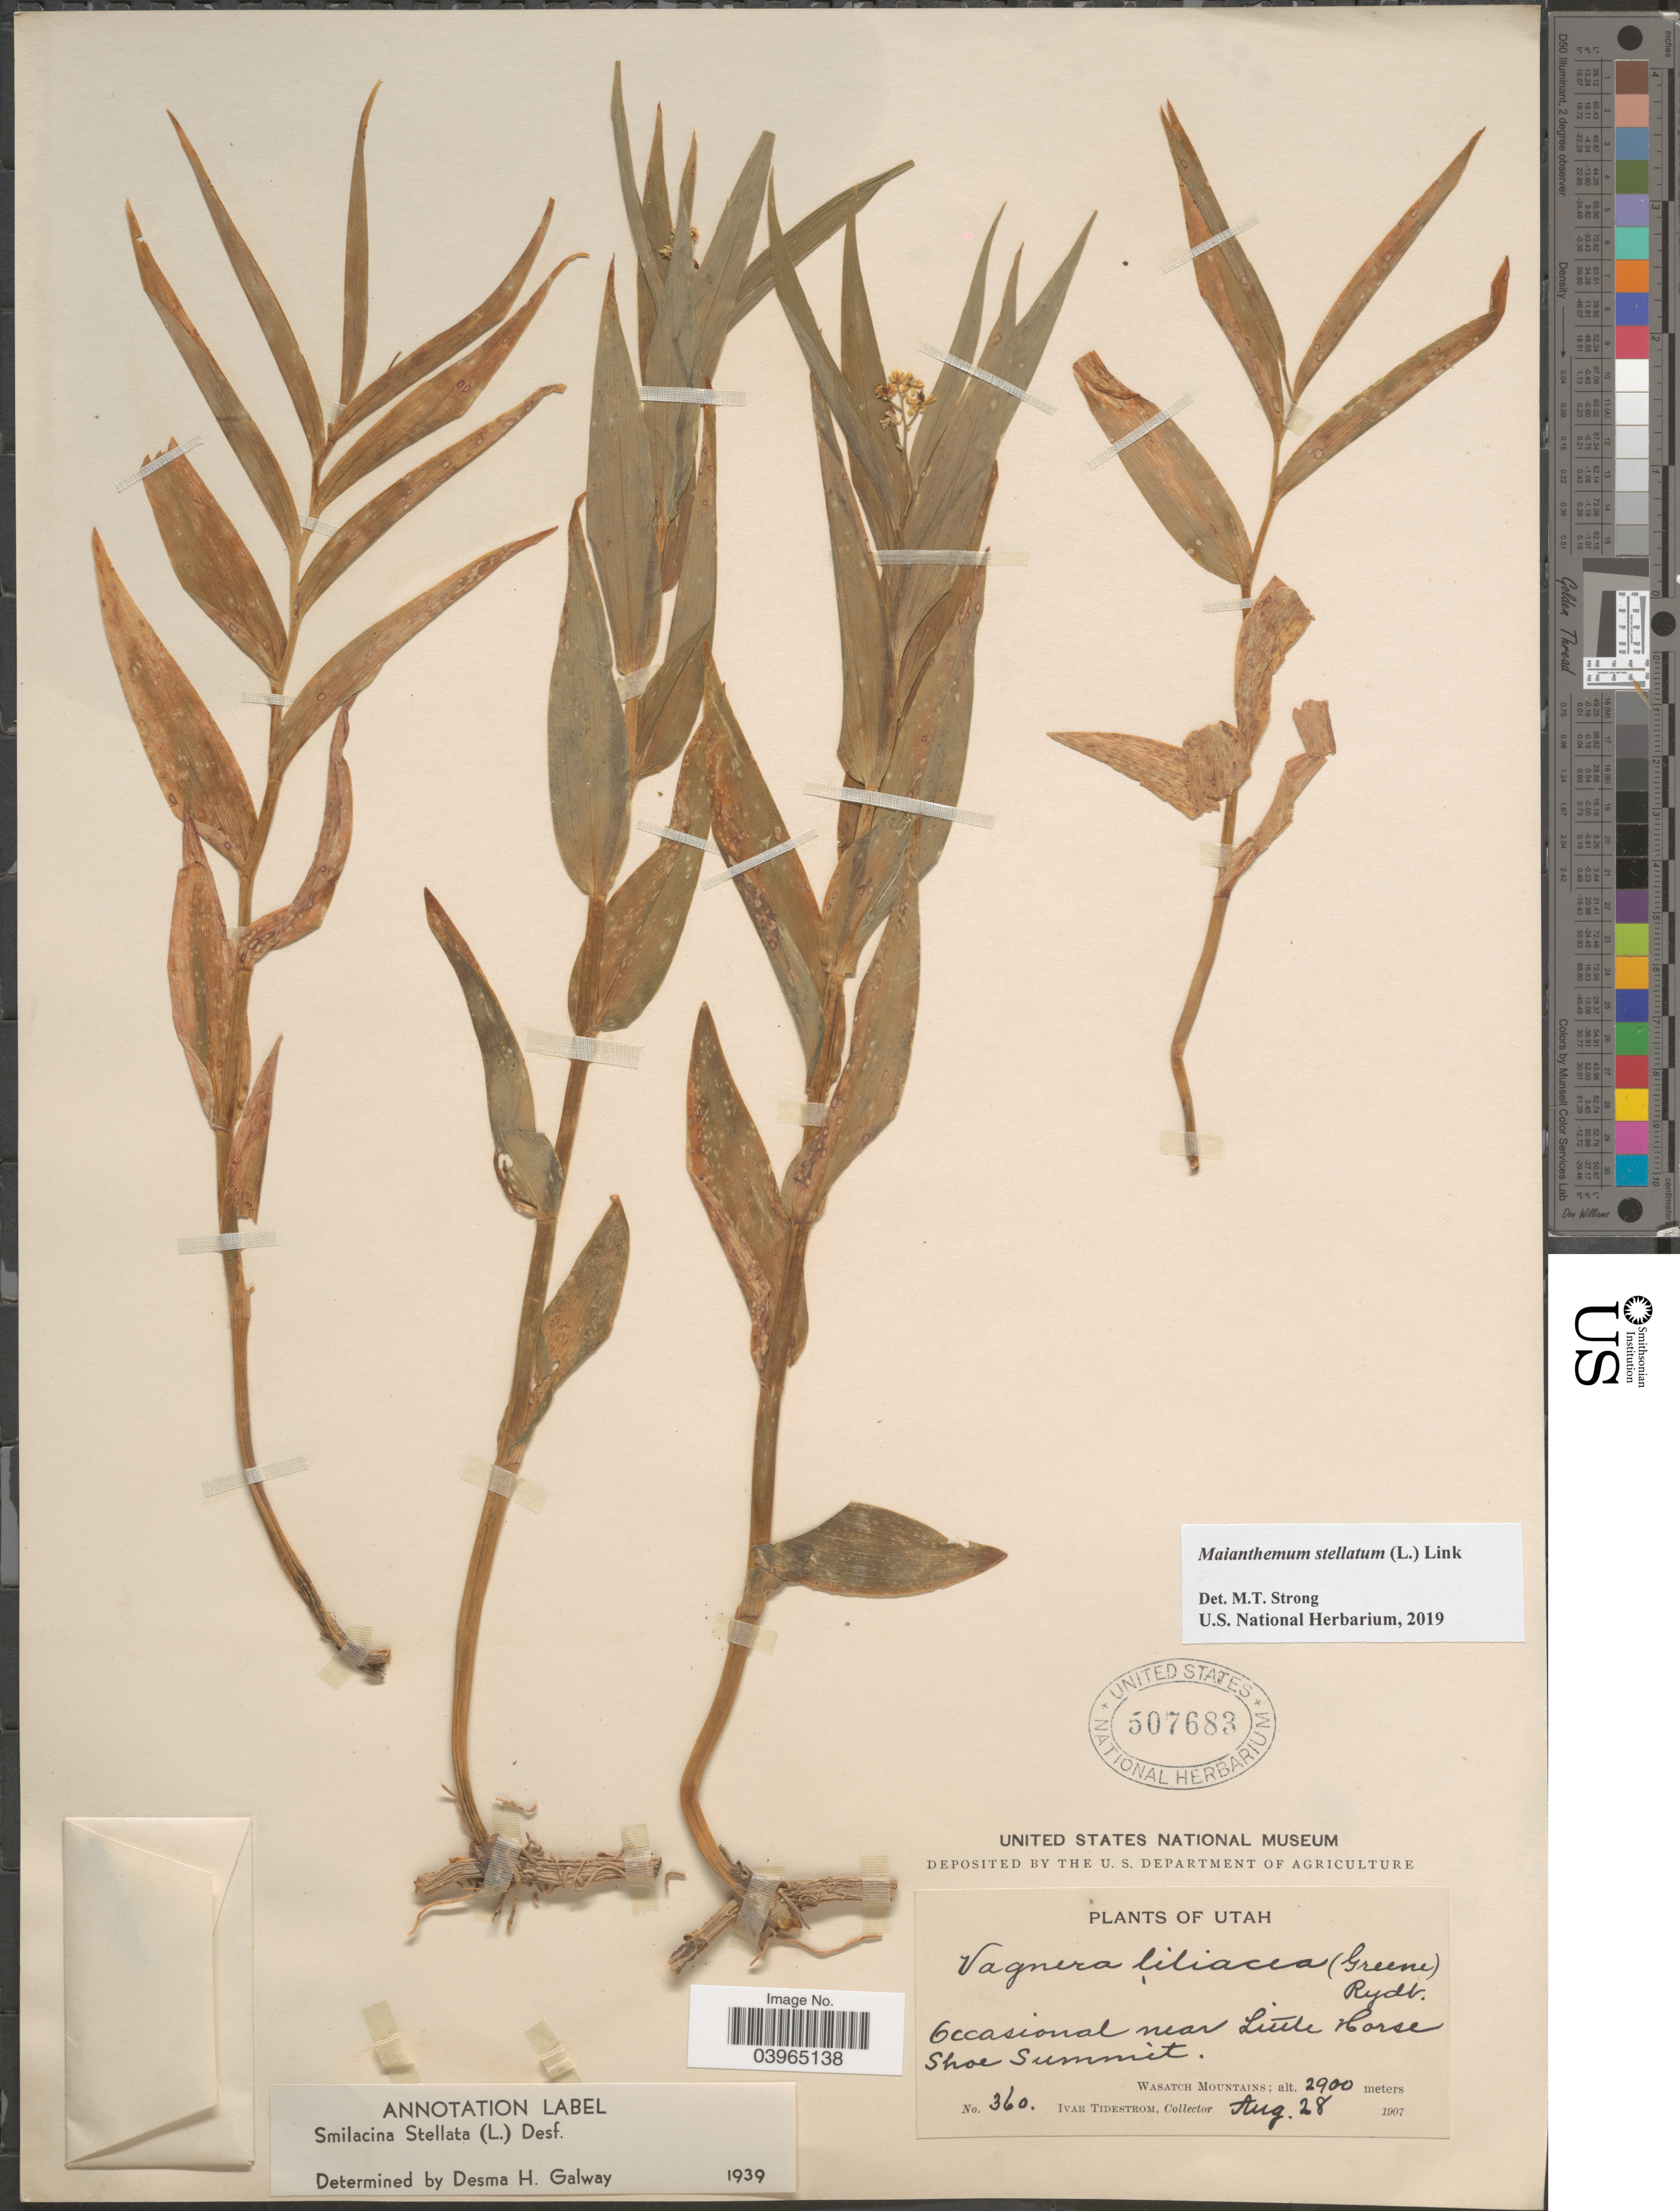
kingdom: Plantae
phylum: Tracheophyta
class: Liliopsida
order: Asparagales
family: Asparagaceae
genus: Maianthemum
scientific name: Maianthemum stellatum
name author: (L.) Link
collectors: I. F. Tidestrom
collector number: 360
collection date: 1907-08-28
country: United States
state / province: Utah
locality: Near Little Horse Shoe Summit. Wasatch Mountains.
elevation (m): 2900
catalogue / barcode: US 507683